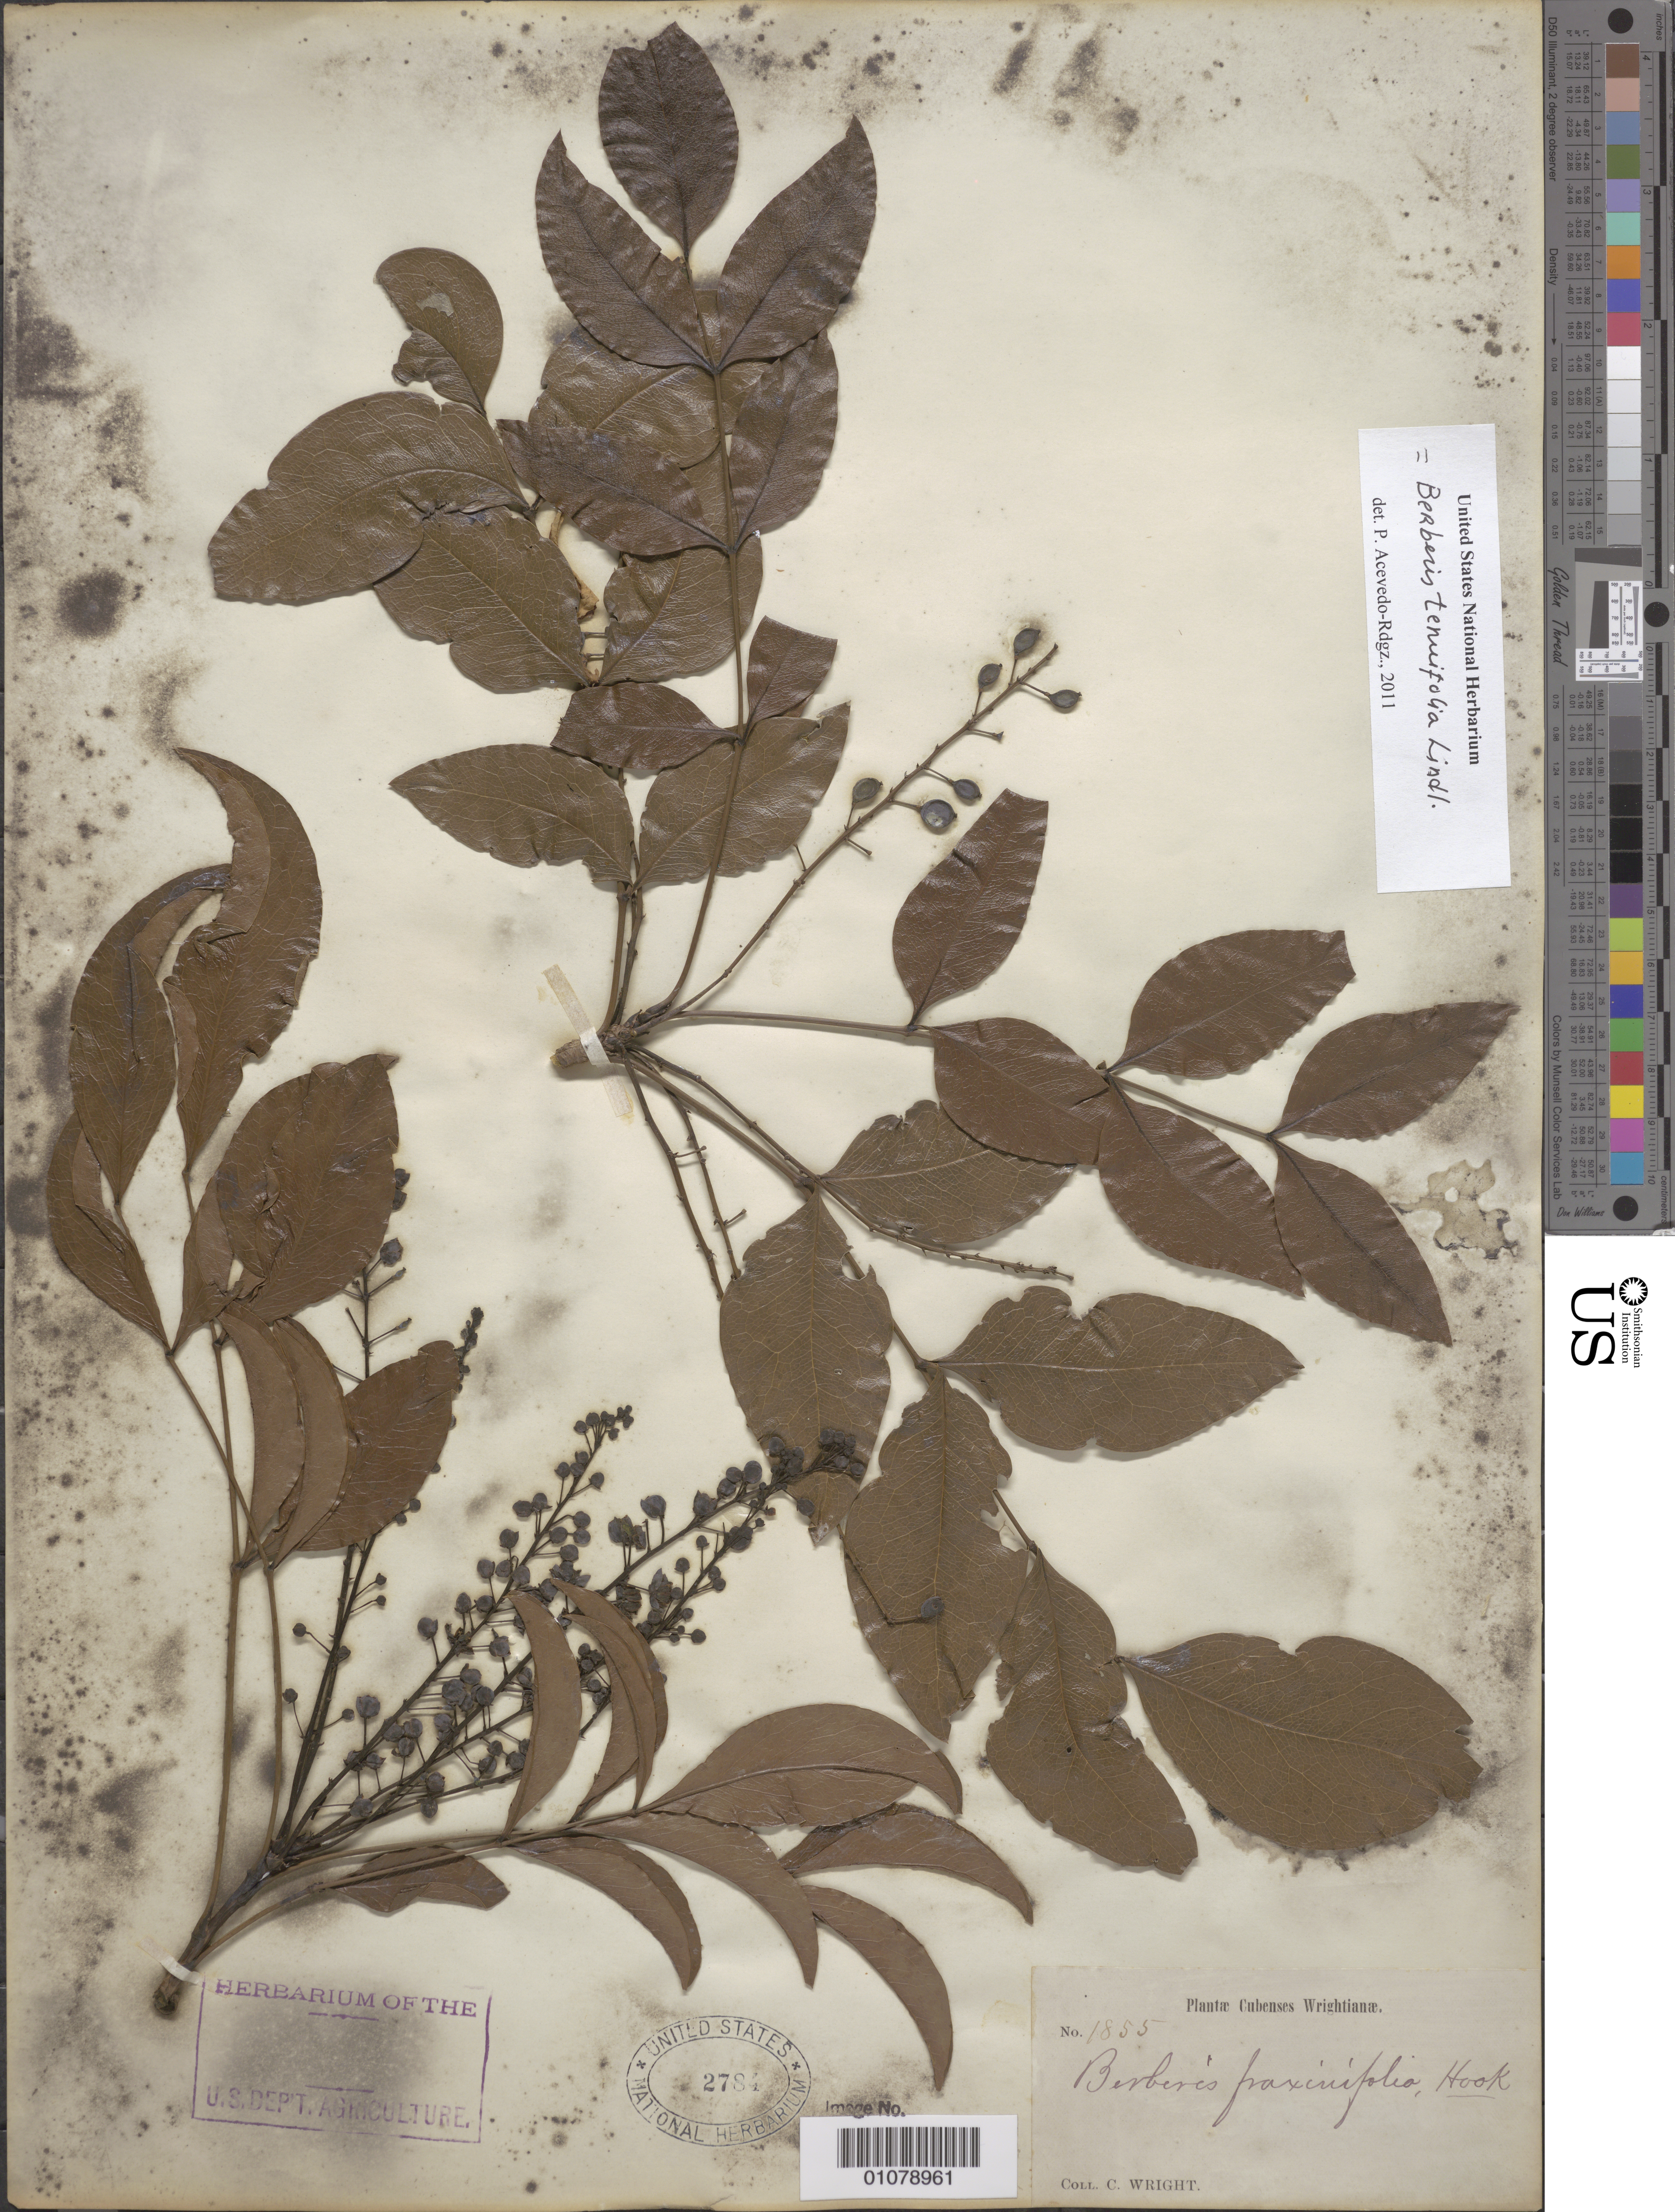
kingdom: Plantae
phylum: Tracheophyta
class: Magnoliopsida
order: Ranunculales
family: Berberidaceae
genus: Berberis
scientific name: Berberis tenuifolia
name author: Lindl.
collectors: C. Wright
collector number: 1855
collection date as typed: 1800 to 1899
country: Cuba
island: Cuba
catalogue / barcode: US 2784